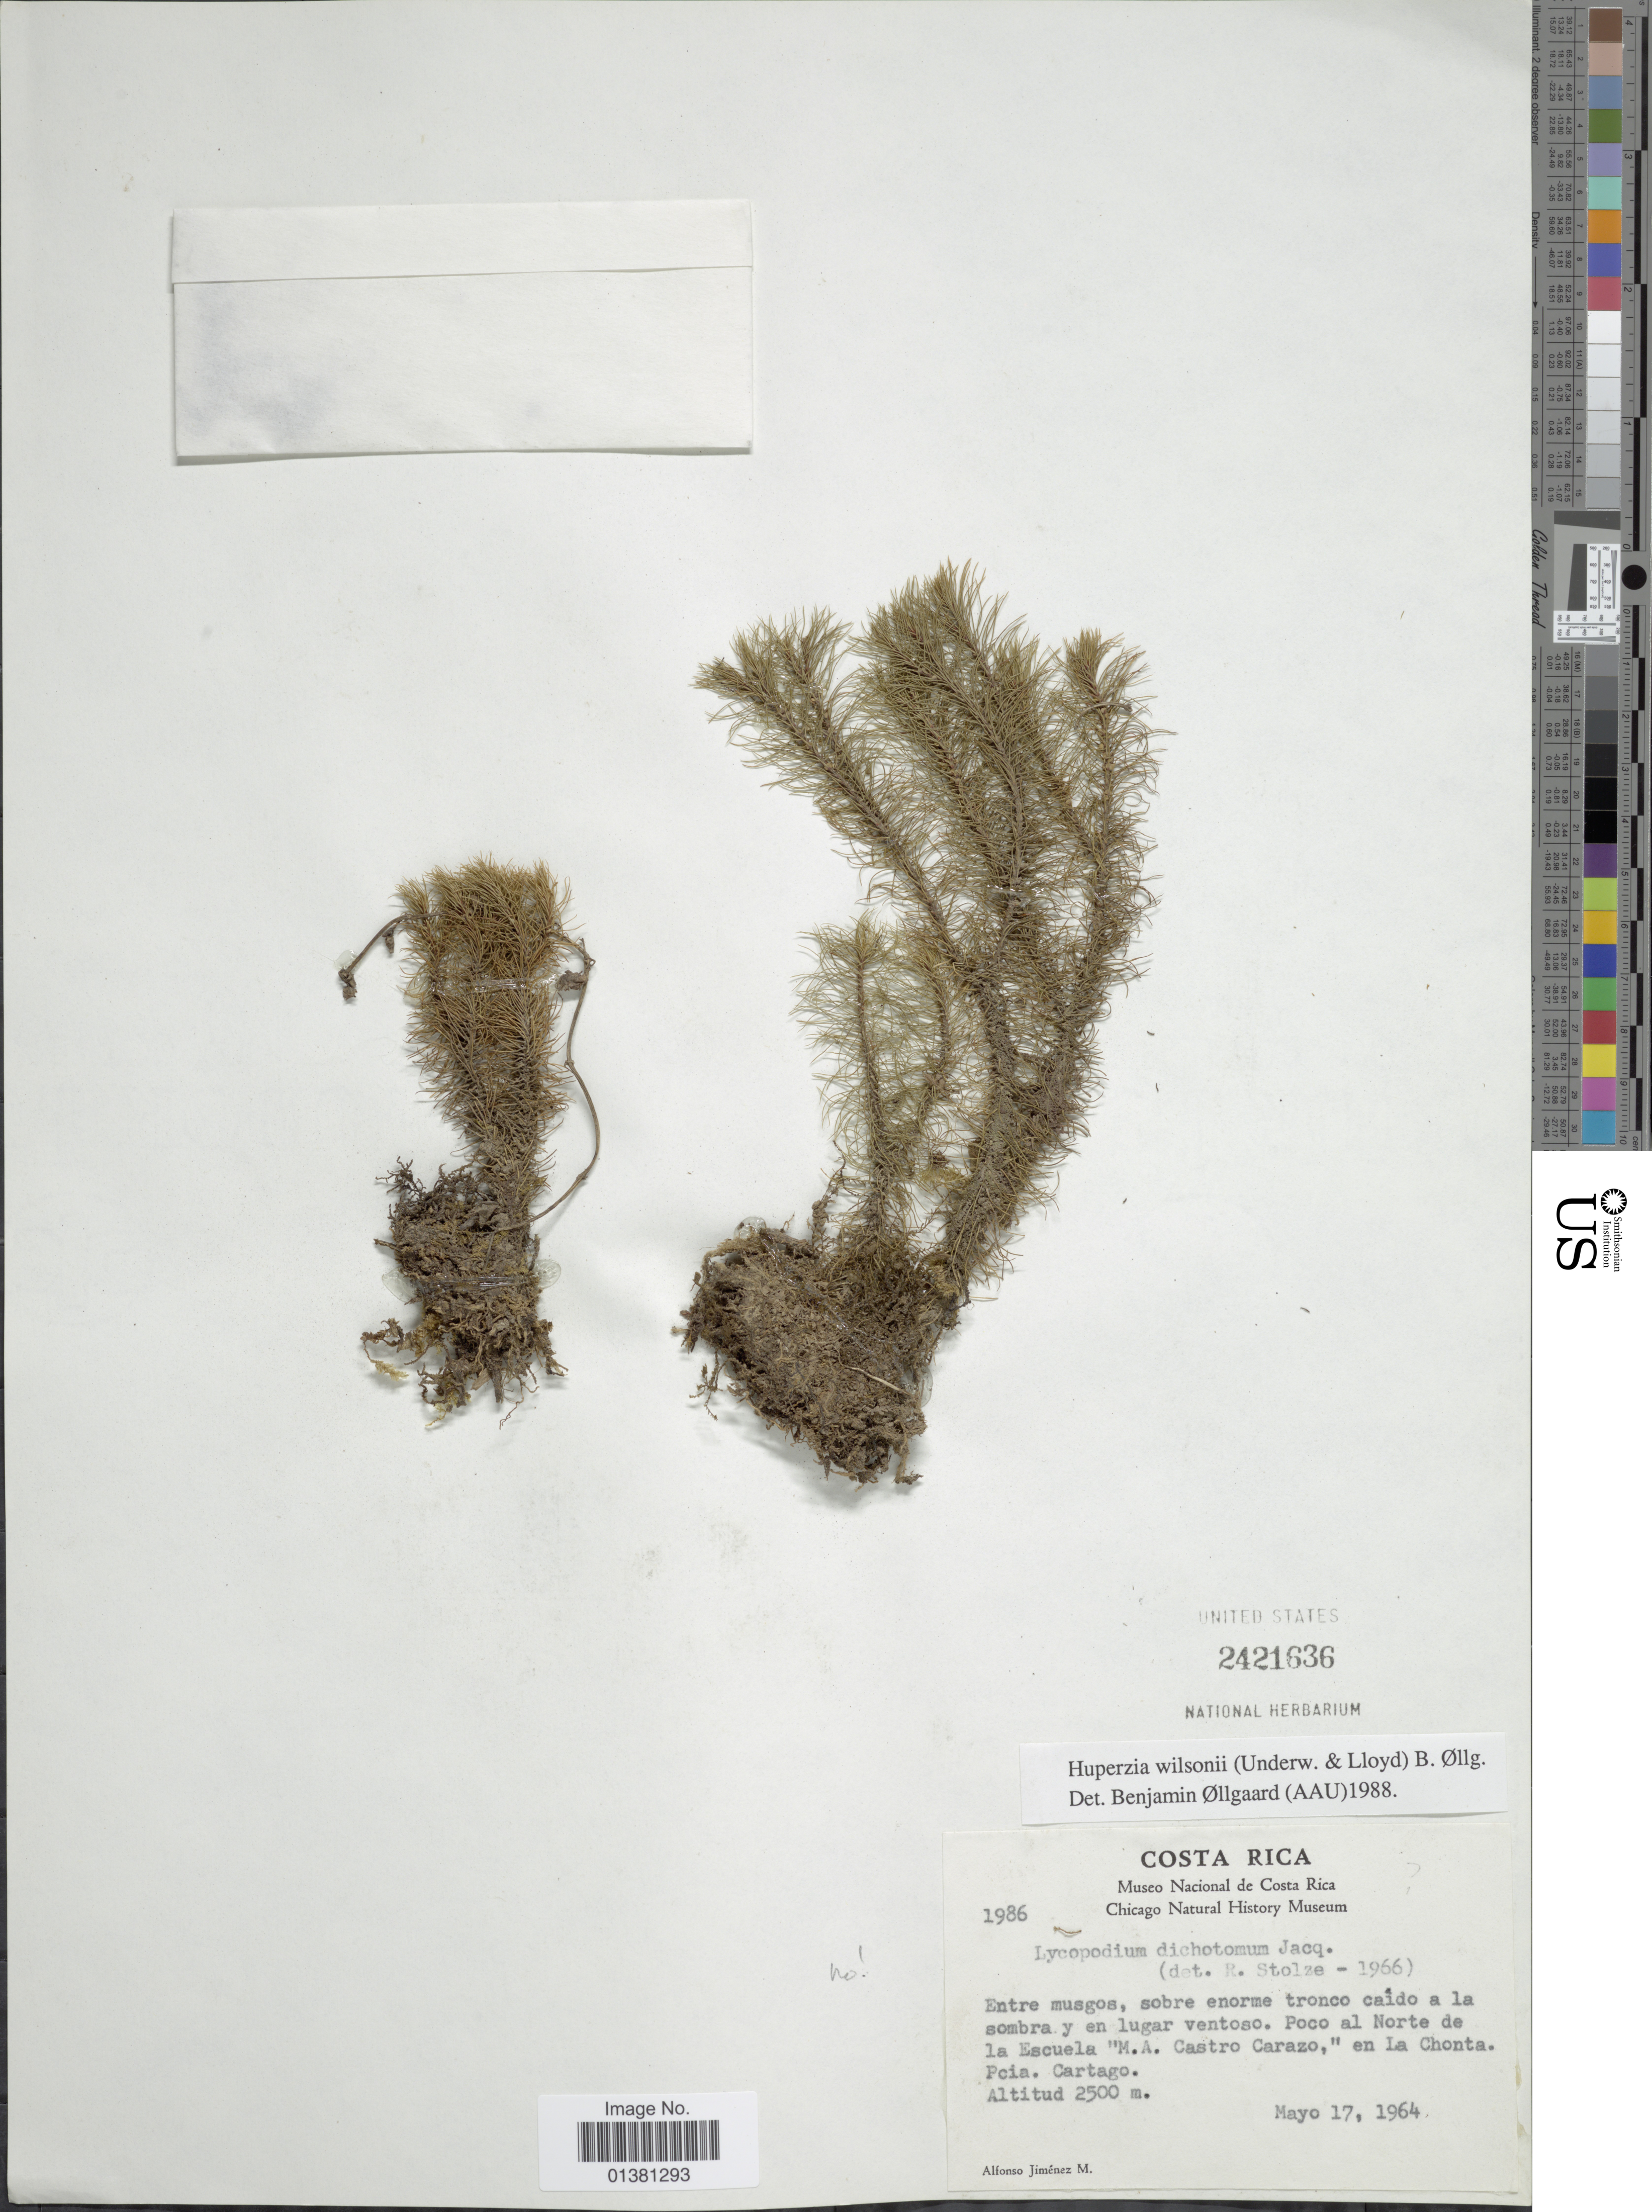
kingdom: Plantae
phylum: Tracheophyta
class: Lycopodiopsida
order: Lycopodiales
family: Lycopodiaceae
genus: Phlegmariurus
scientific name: Phlegmariurus wilsonii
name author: (Underw. & F.E. Lloyd) B. Øllg.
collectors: A. Jimenez M.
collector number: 1986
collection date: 1964-05-17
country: Costa Rica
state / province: Cartago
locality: Poco al Norte de la Escuela 'M.A. Castro Carazo,' en :a Chonta Pcia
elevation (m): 2500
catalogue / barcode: US 2421636